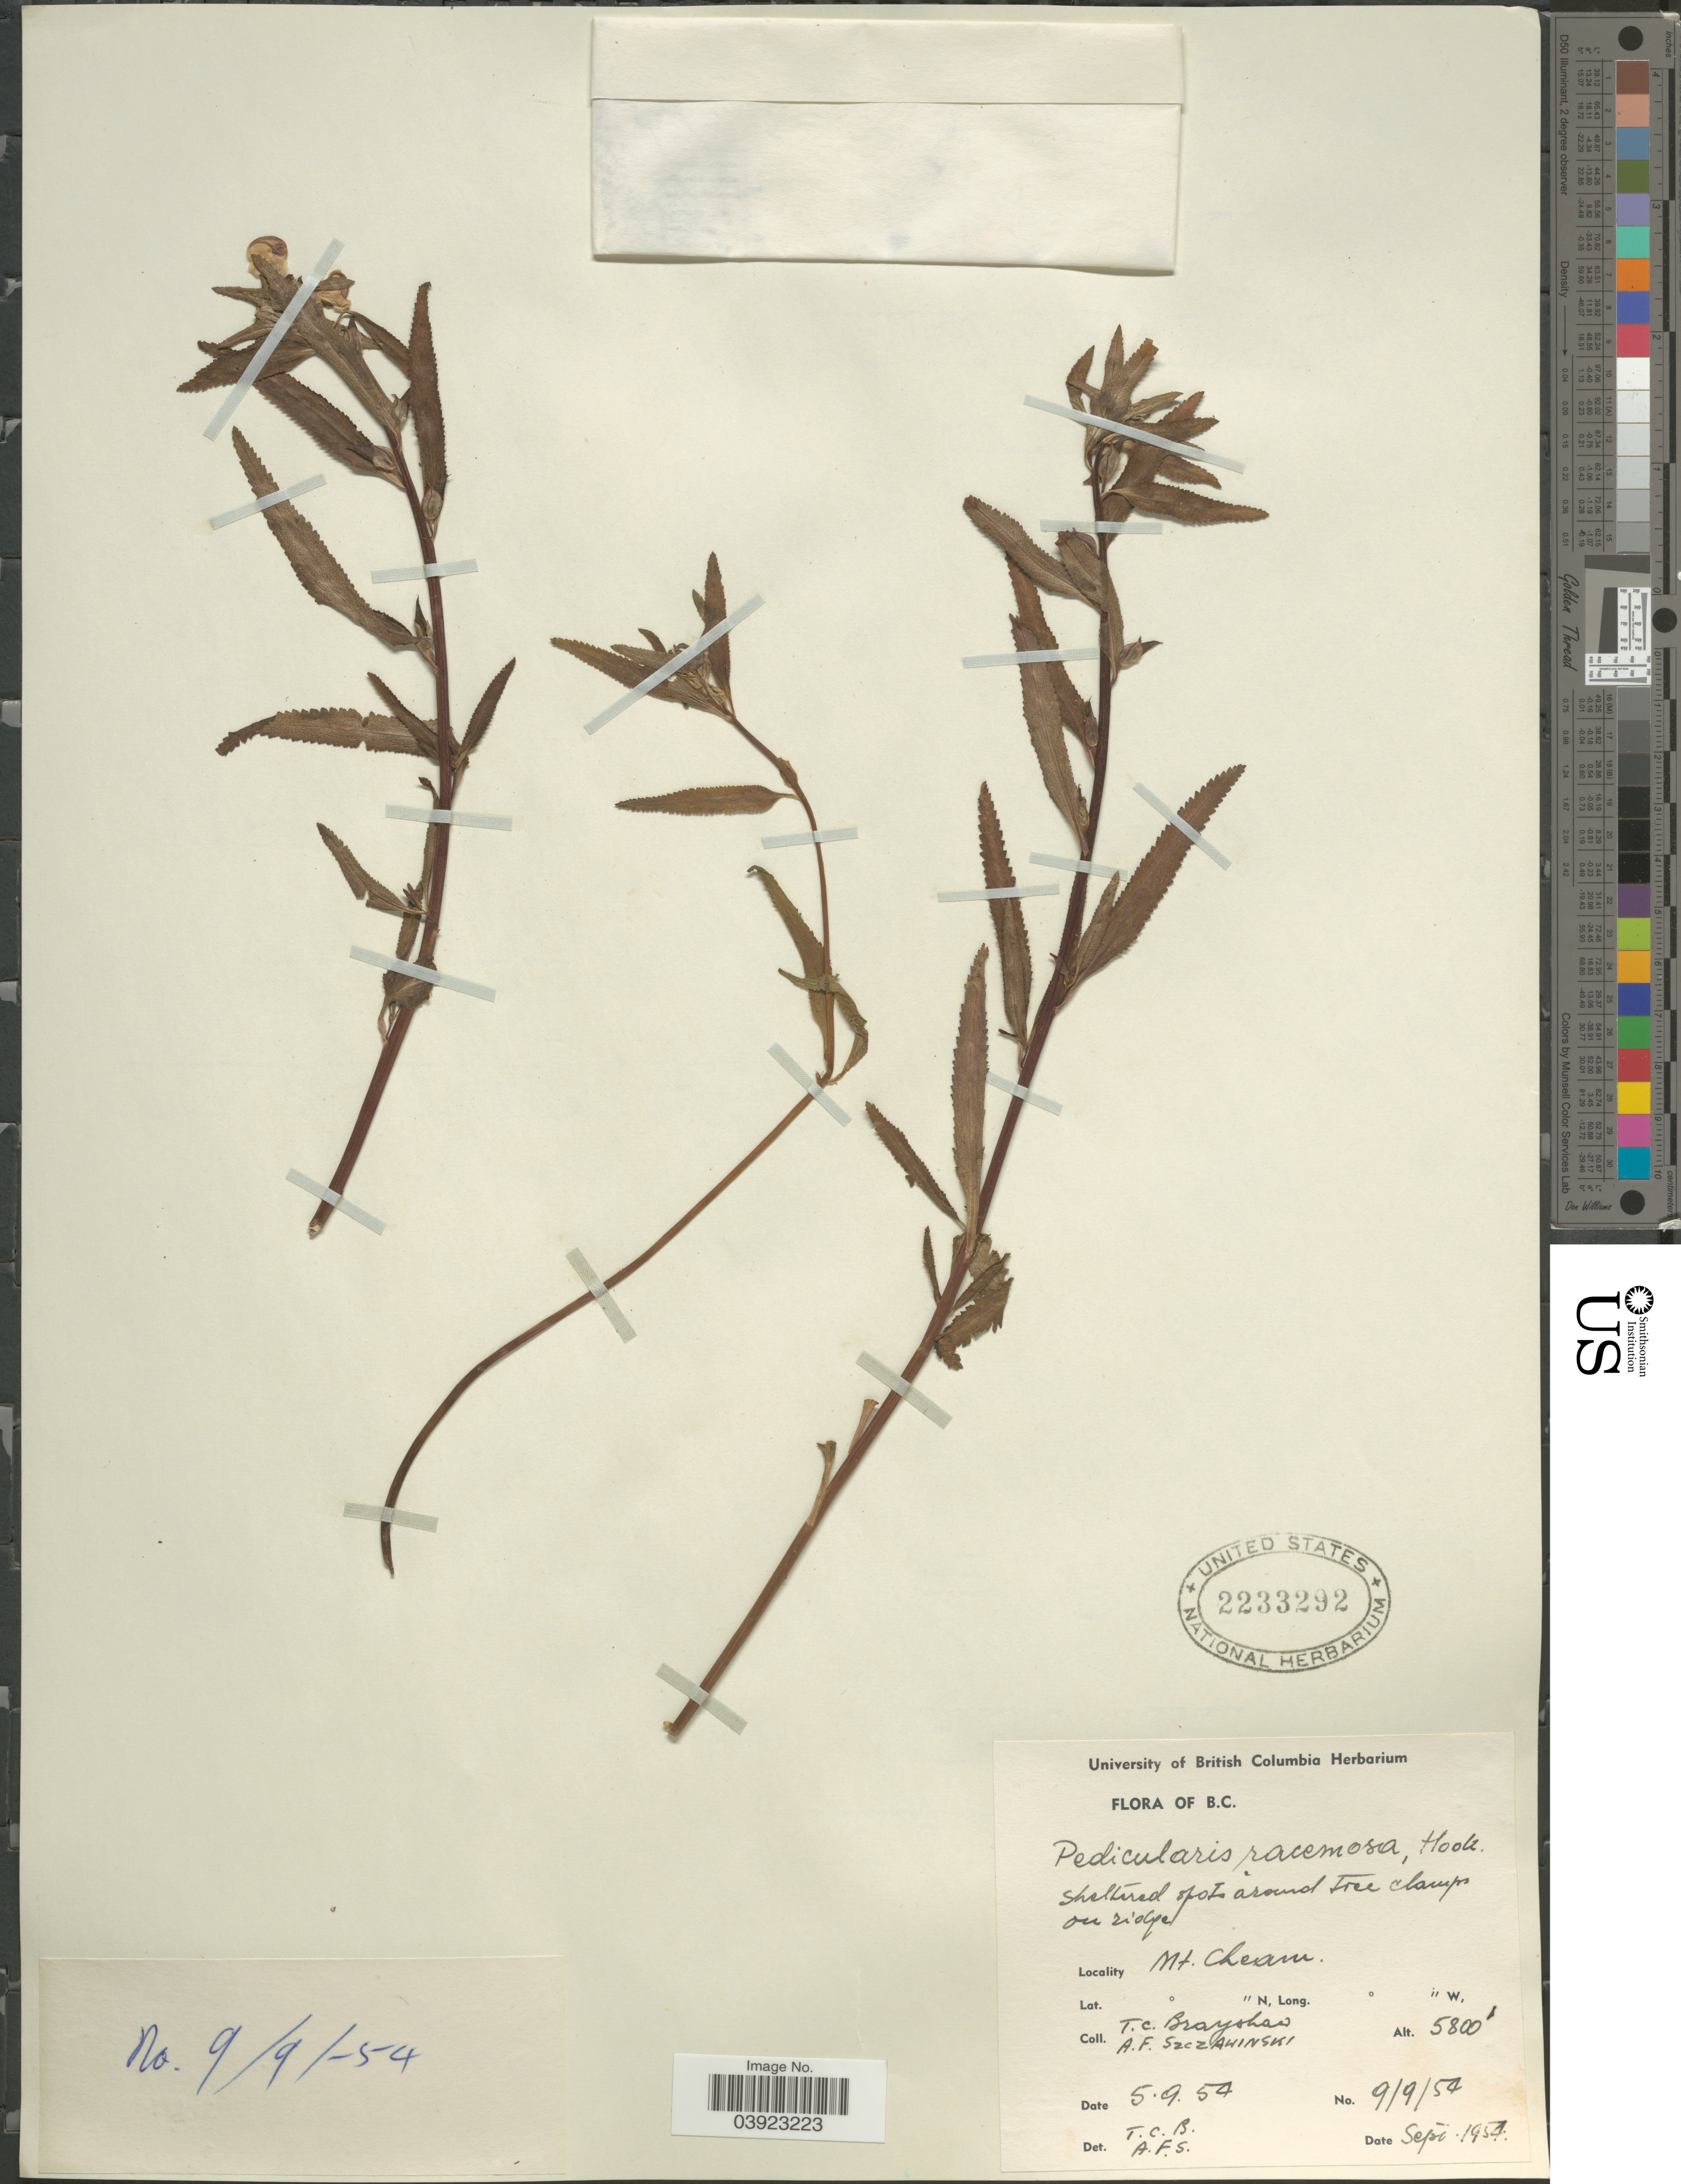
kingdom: Plantae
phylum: Tracheophyta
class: Magnoliopsida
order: Lamiales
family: Orobanchaceae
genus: Pedicularis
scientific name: Pedicularis racemosa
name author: Douglas ex Benth.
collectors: T. Brayshaw & A. Szczawinski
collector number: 9/9/54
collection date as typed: Transcribed d/m/y: 5/9/54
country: Canada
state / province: British Columbia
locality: Mt. Cheam.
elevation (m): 1768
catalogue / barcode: US 2233292